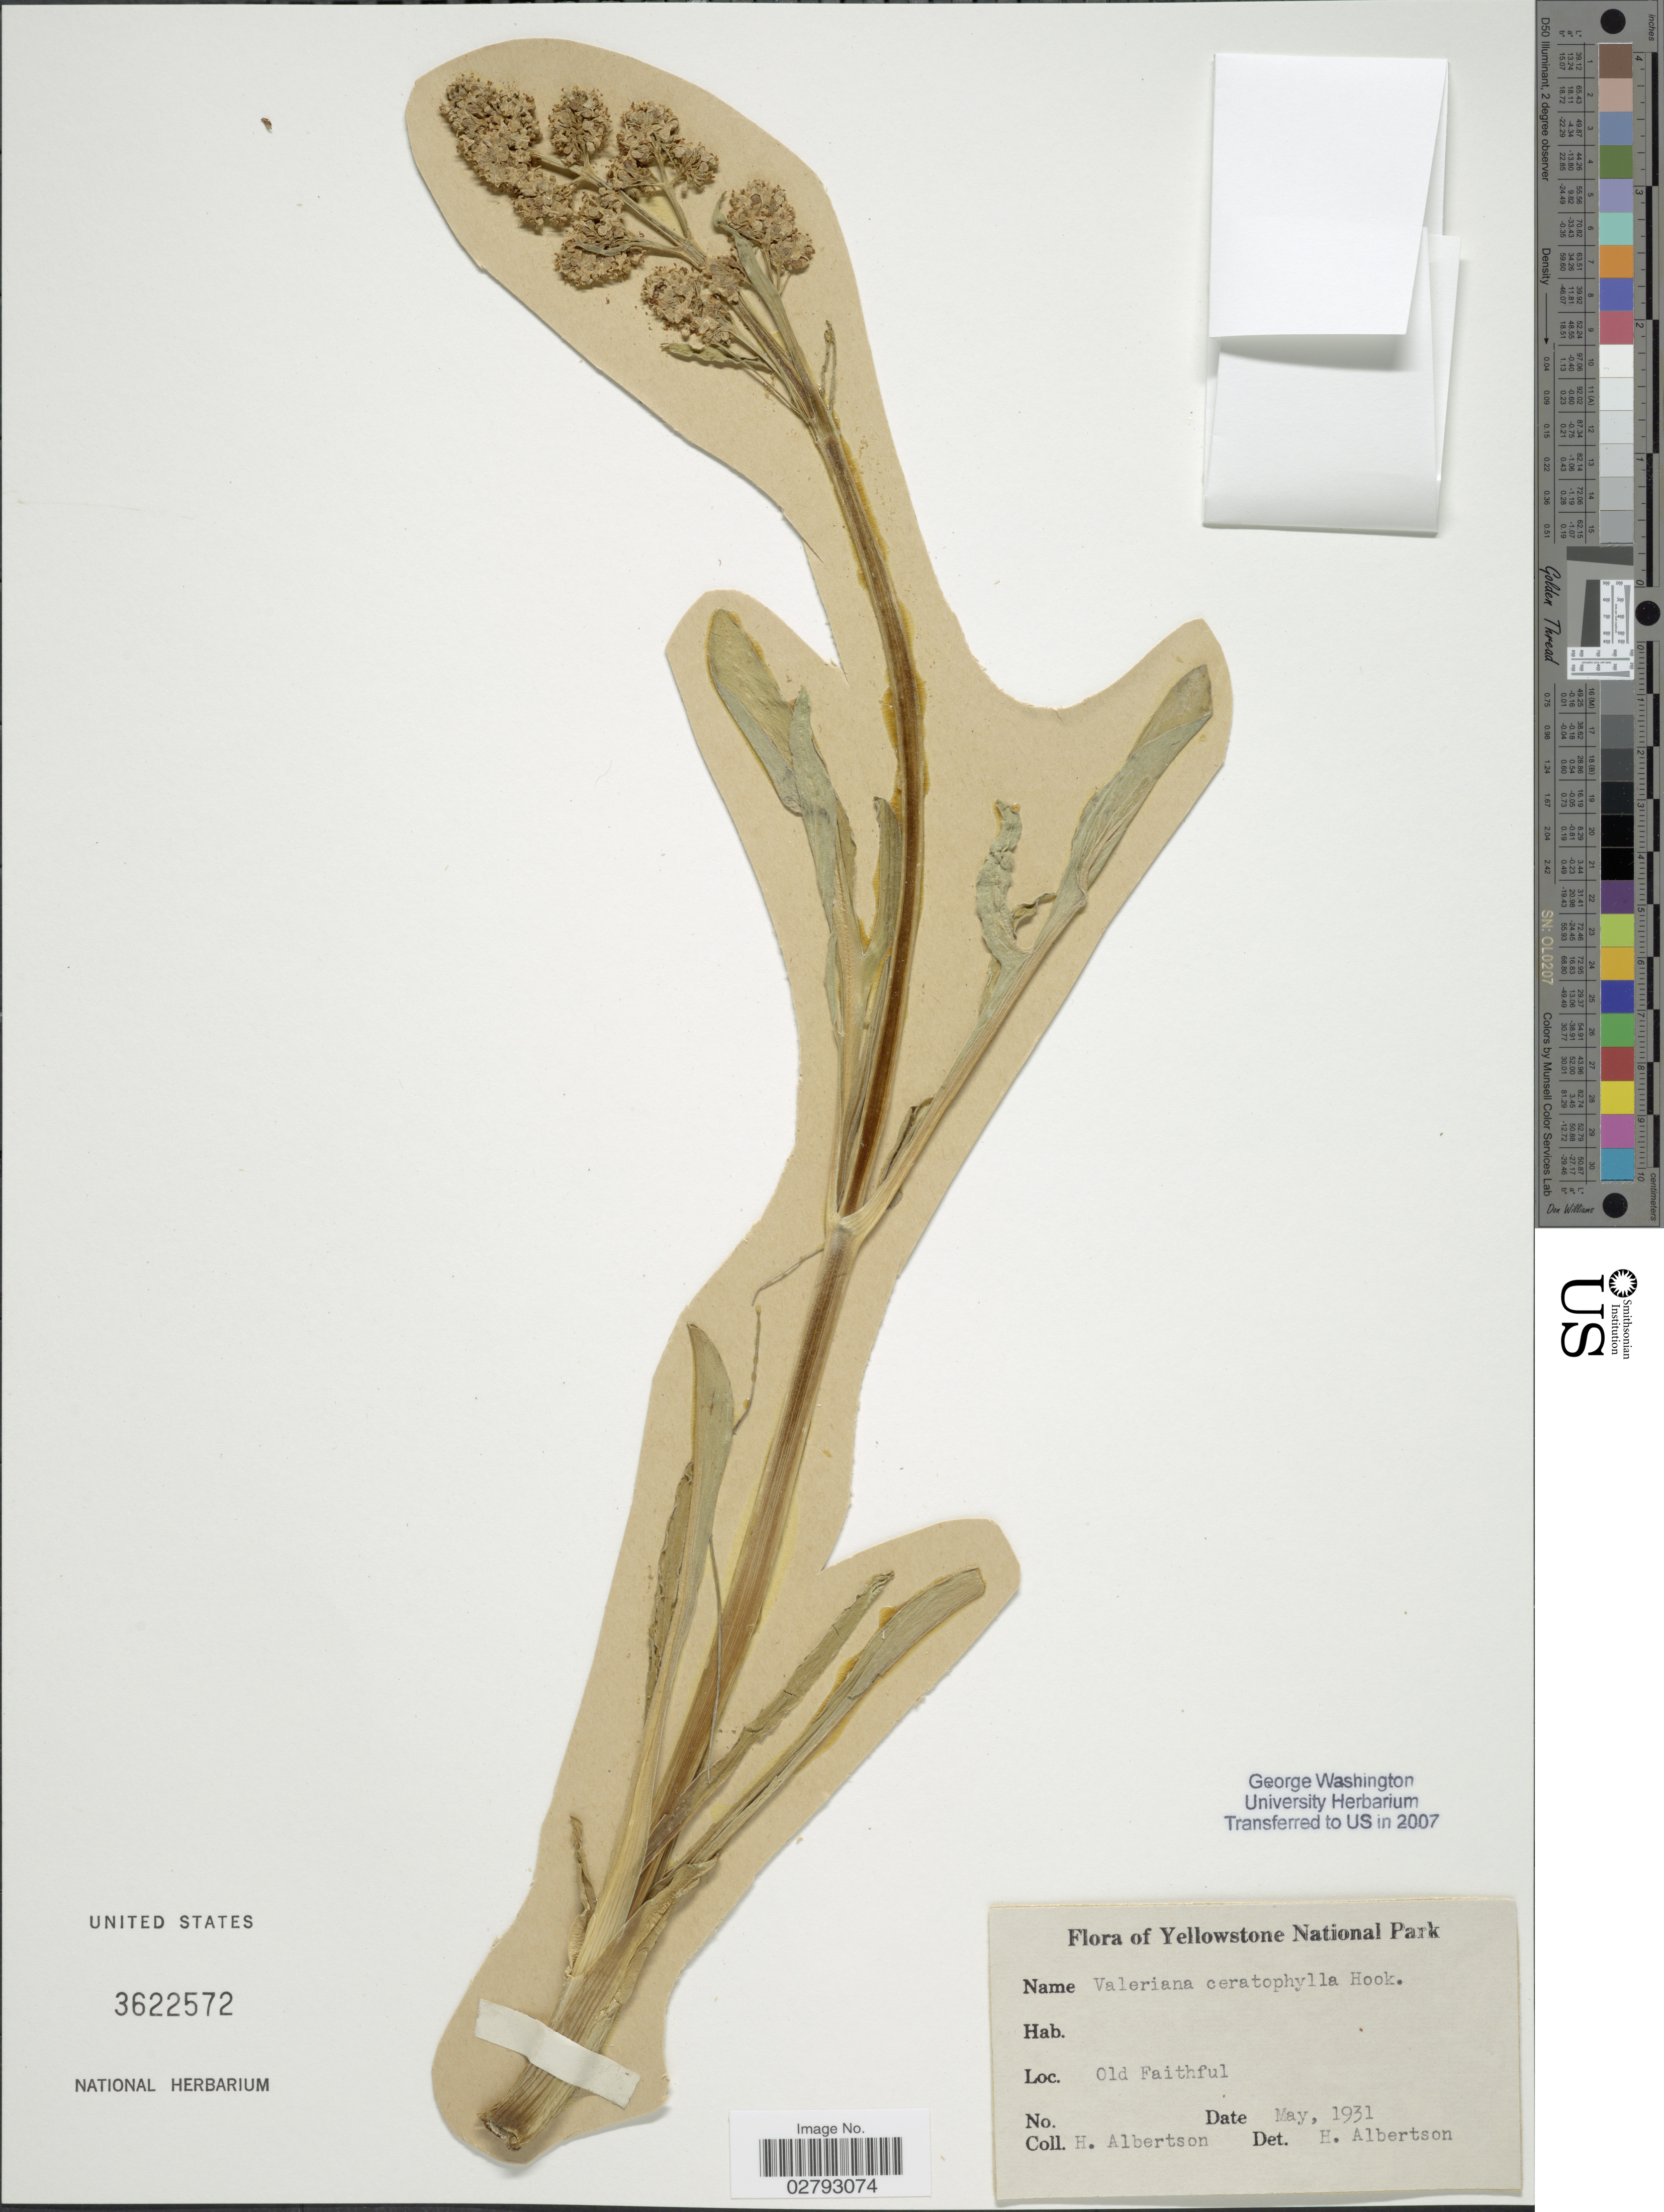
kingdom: Plantae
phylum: Tracheophyta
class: Magnoliopsida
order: Dipsacales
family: Caprifoliaceae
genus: Valeriana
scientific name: Valeriana edulis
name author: Nutt.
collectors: H. Albertson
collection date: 1931-05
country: United States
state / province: Wyoming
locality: Yellowstone National Park. Old Faithful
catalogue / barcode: US 3622572